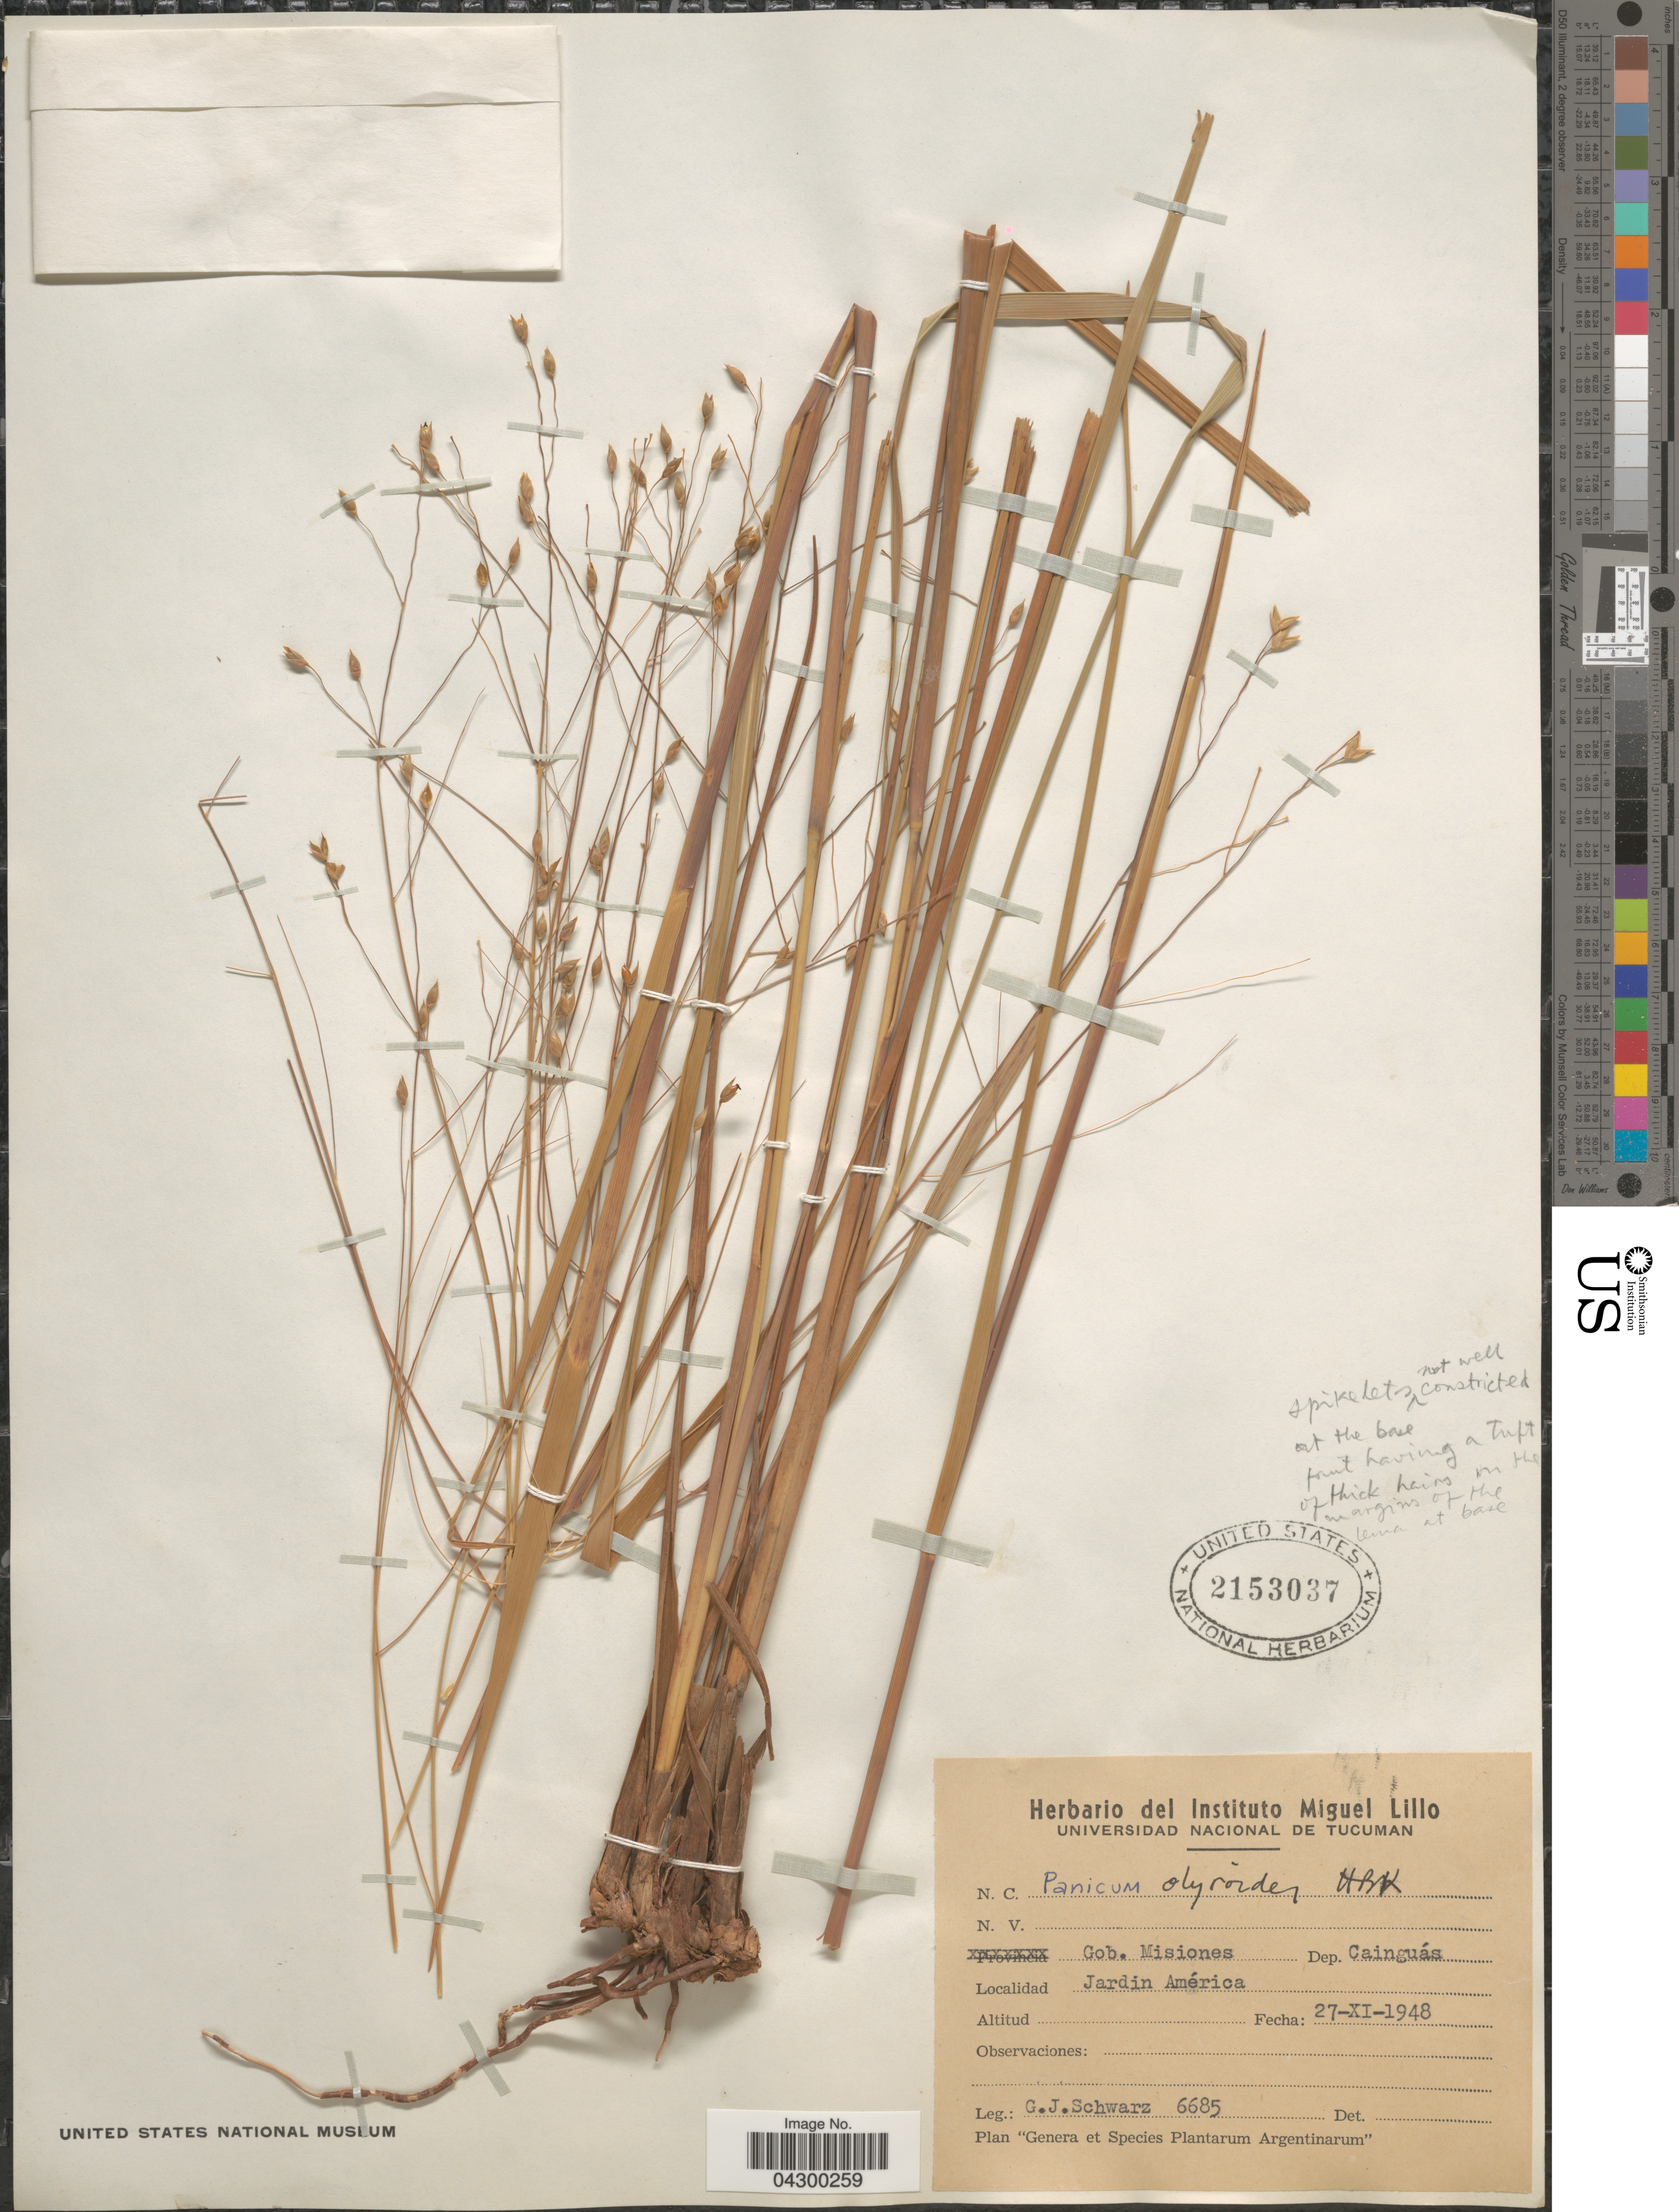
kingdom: Plantae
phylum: Tracheophyta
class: Liliopsida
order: Poales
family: Poaceae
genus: Panicum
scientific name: Panicum olyroides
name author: Kunth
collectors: G. J. Schwarz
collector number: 6685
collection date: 1948-11-27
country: Argentina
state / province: Misiones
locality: Gob. Misiones. Dep. Cainguás. Jardin América.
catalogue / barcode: US 2153037